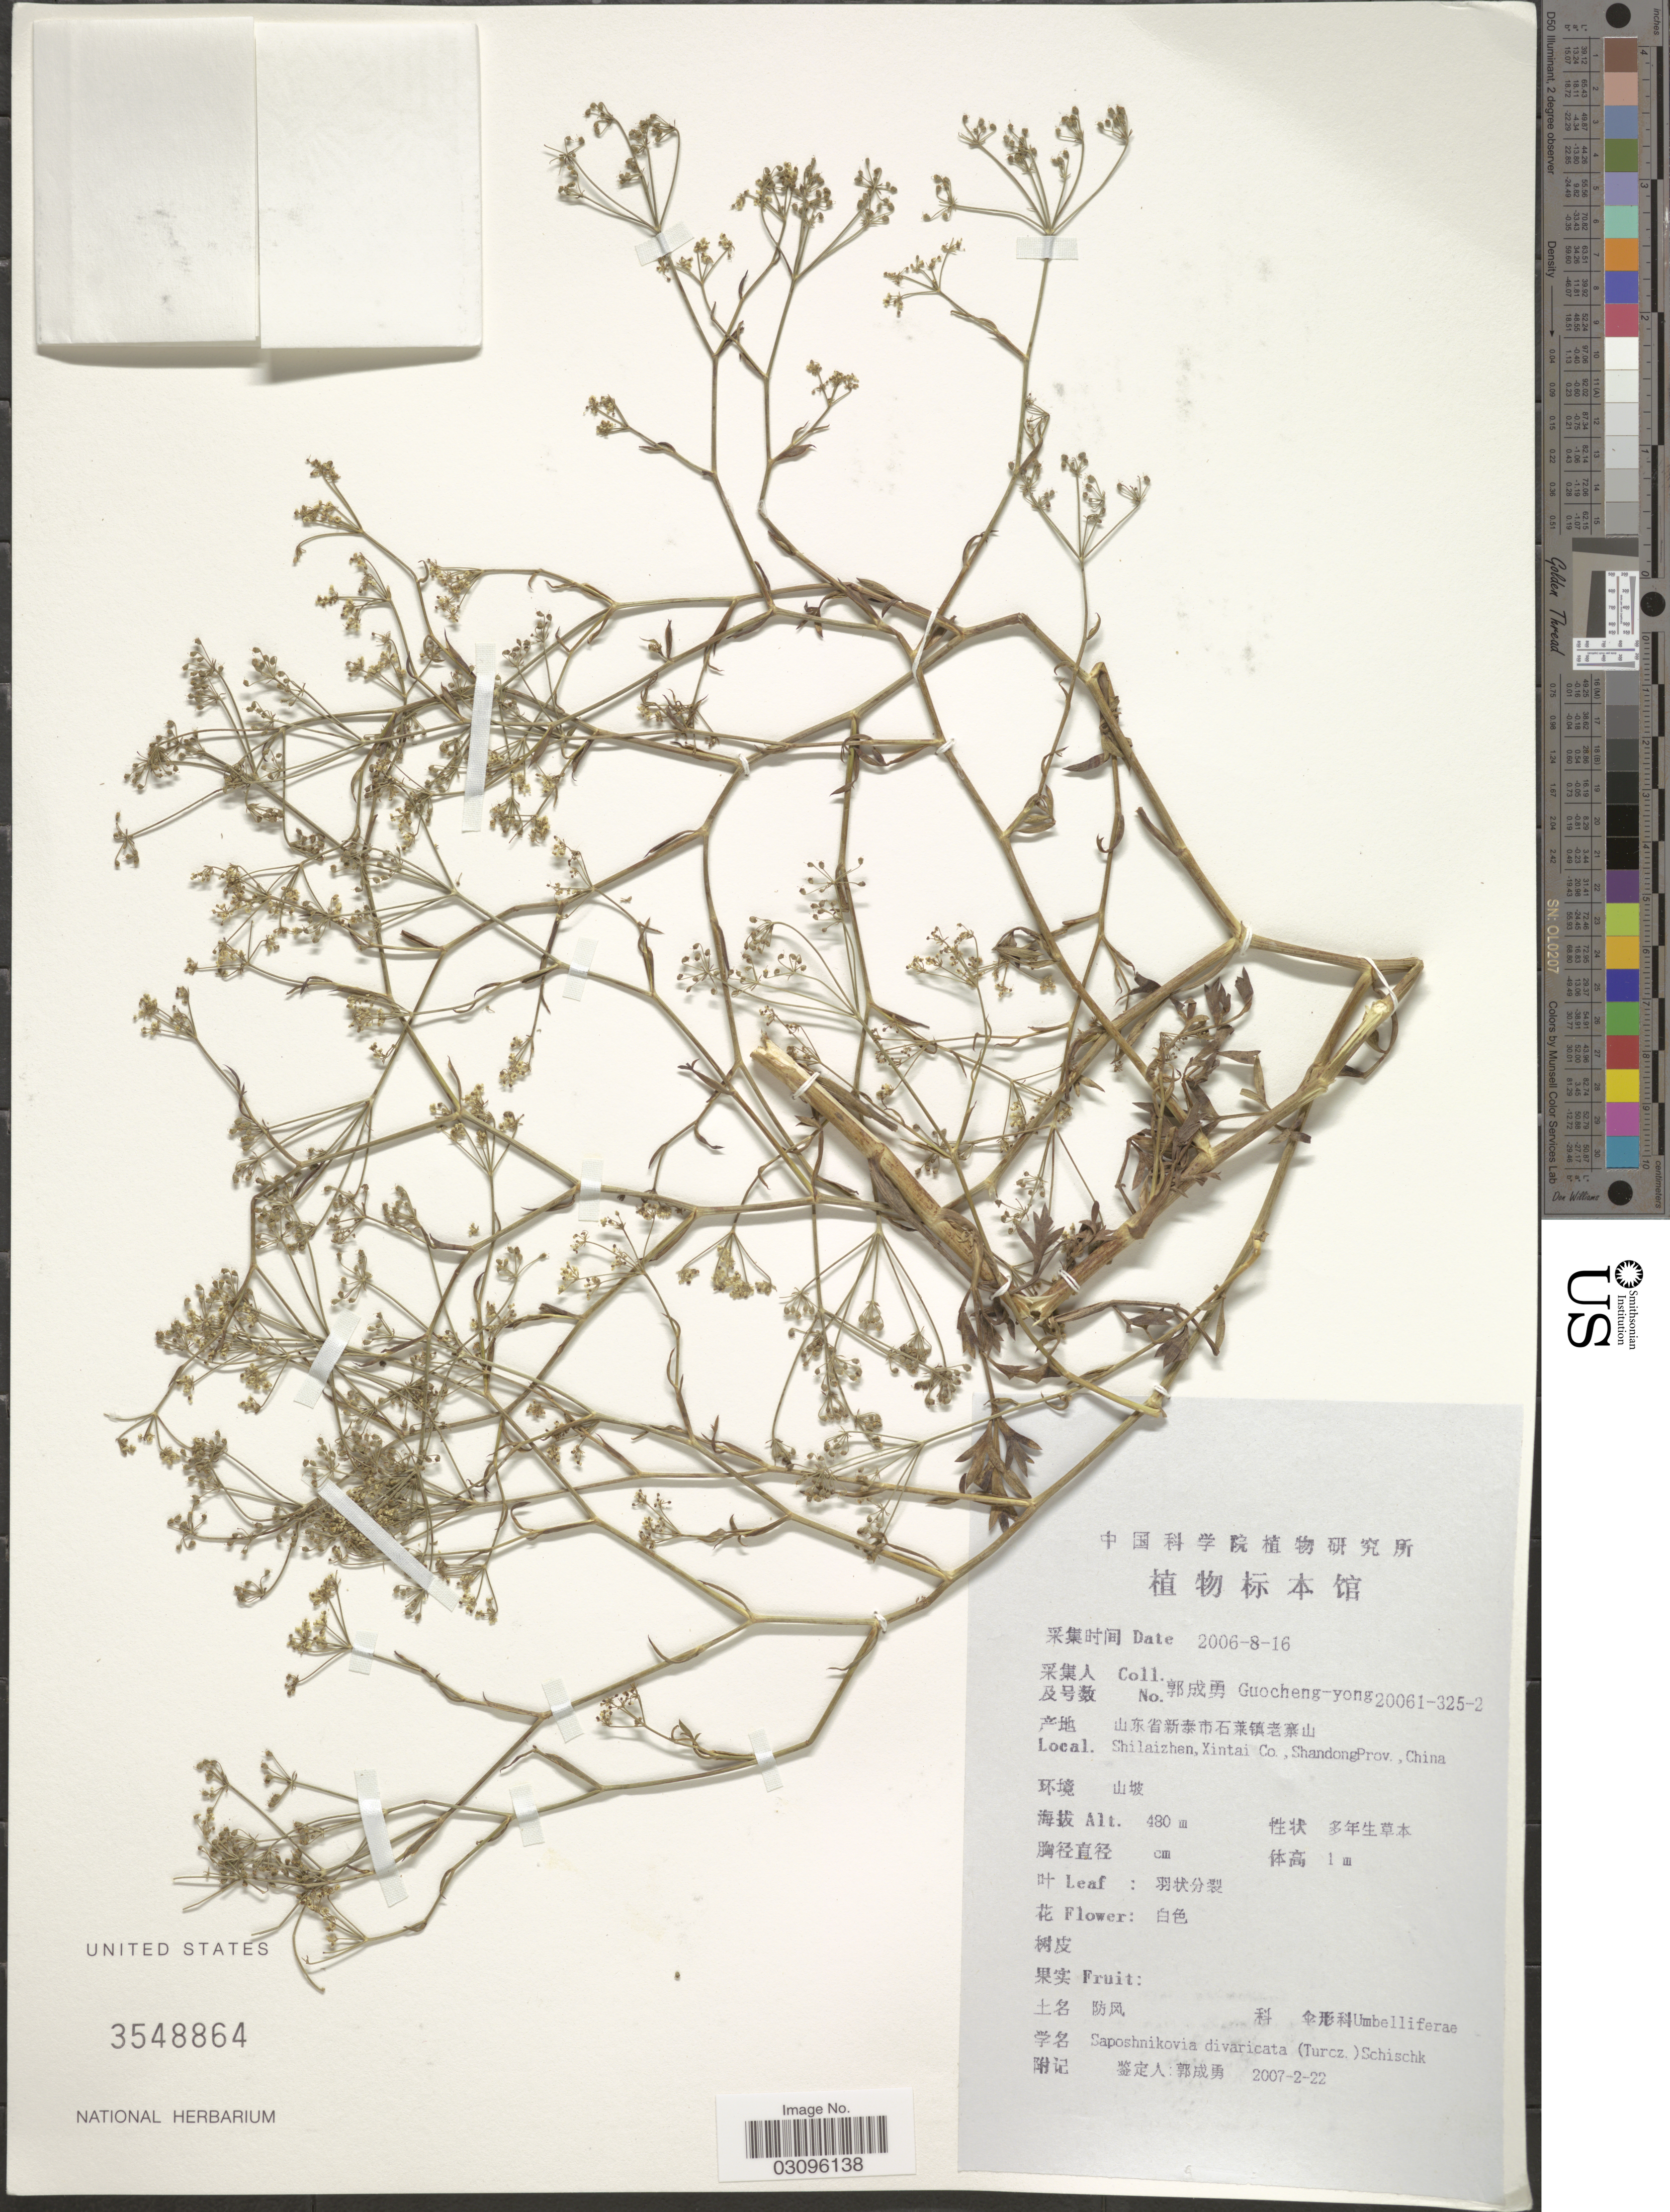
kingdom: Plantae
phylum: Tracheophyta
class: Magnoliopsida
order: Apiales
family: Apiaceae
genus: Saposhnikovia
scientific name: Saposhnikovia divaricata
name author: (Turcz.) Schischk.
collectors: Goucheng-yong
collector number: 20061-325-2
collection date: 2006-08-16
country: China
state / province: Shandong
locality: Shilaizhan, Xintai Co.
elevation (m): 480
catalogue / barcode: US 3548864